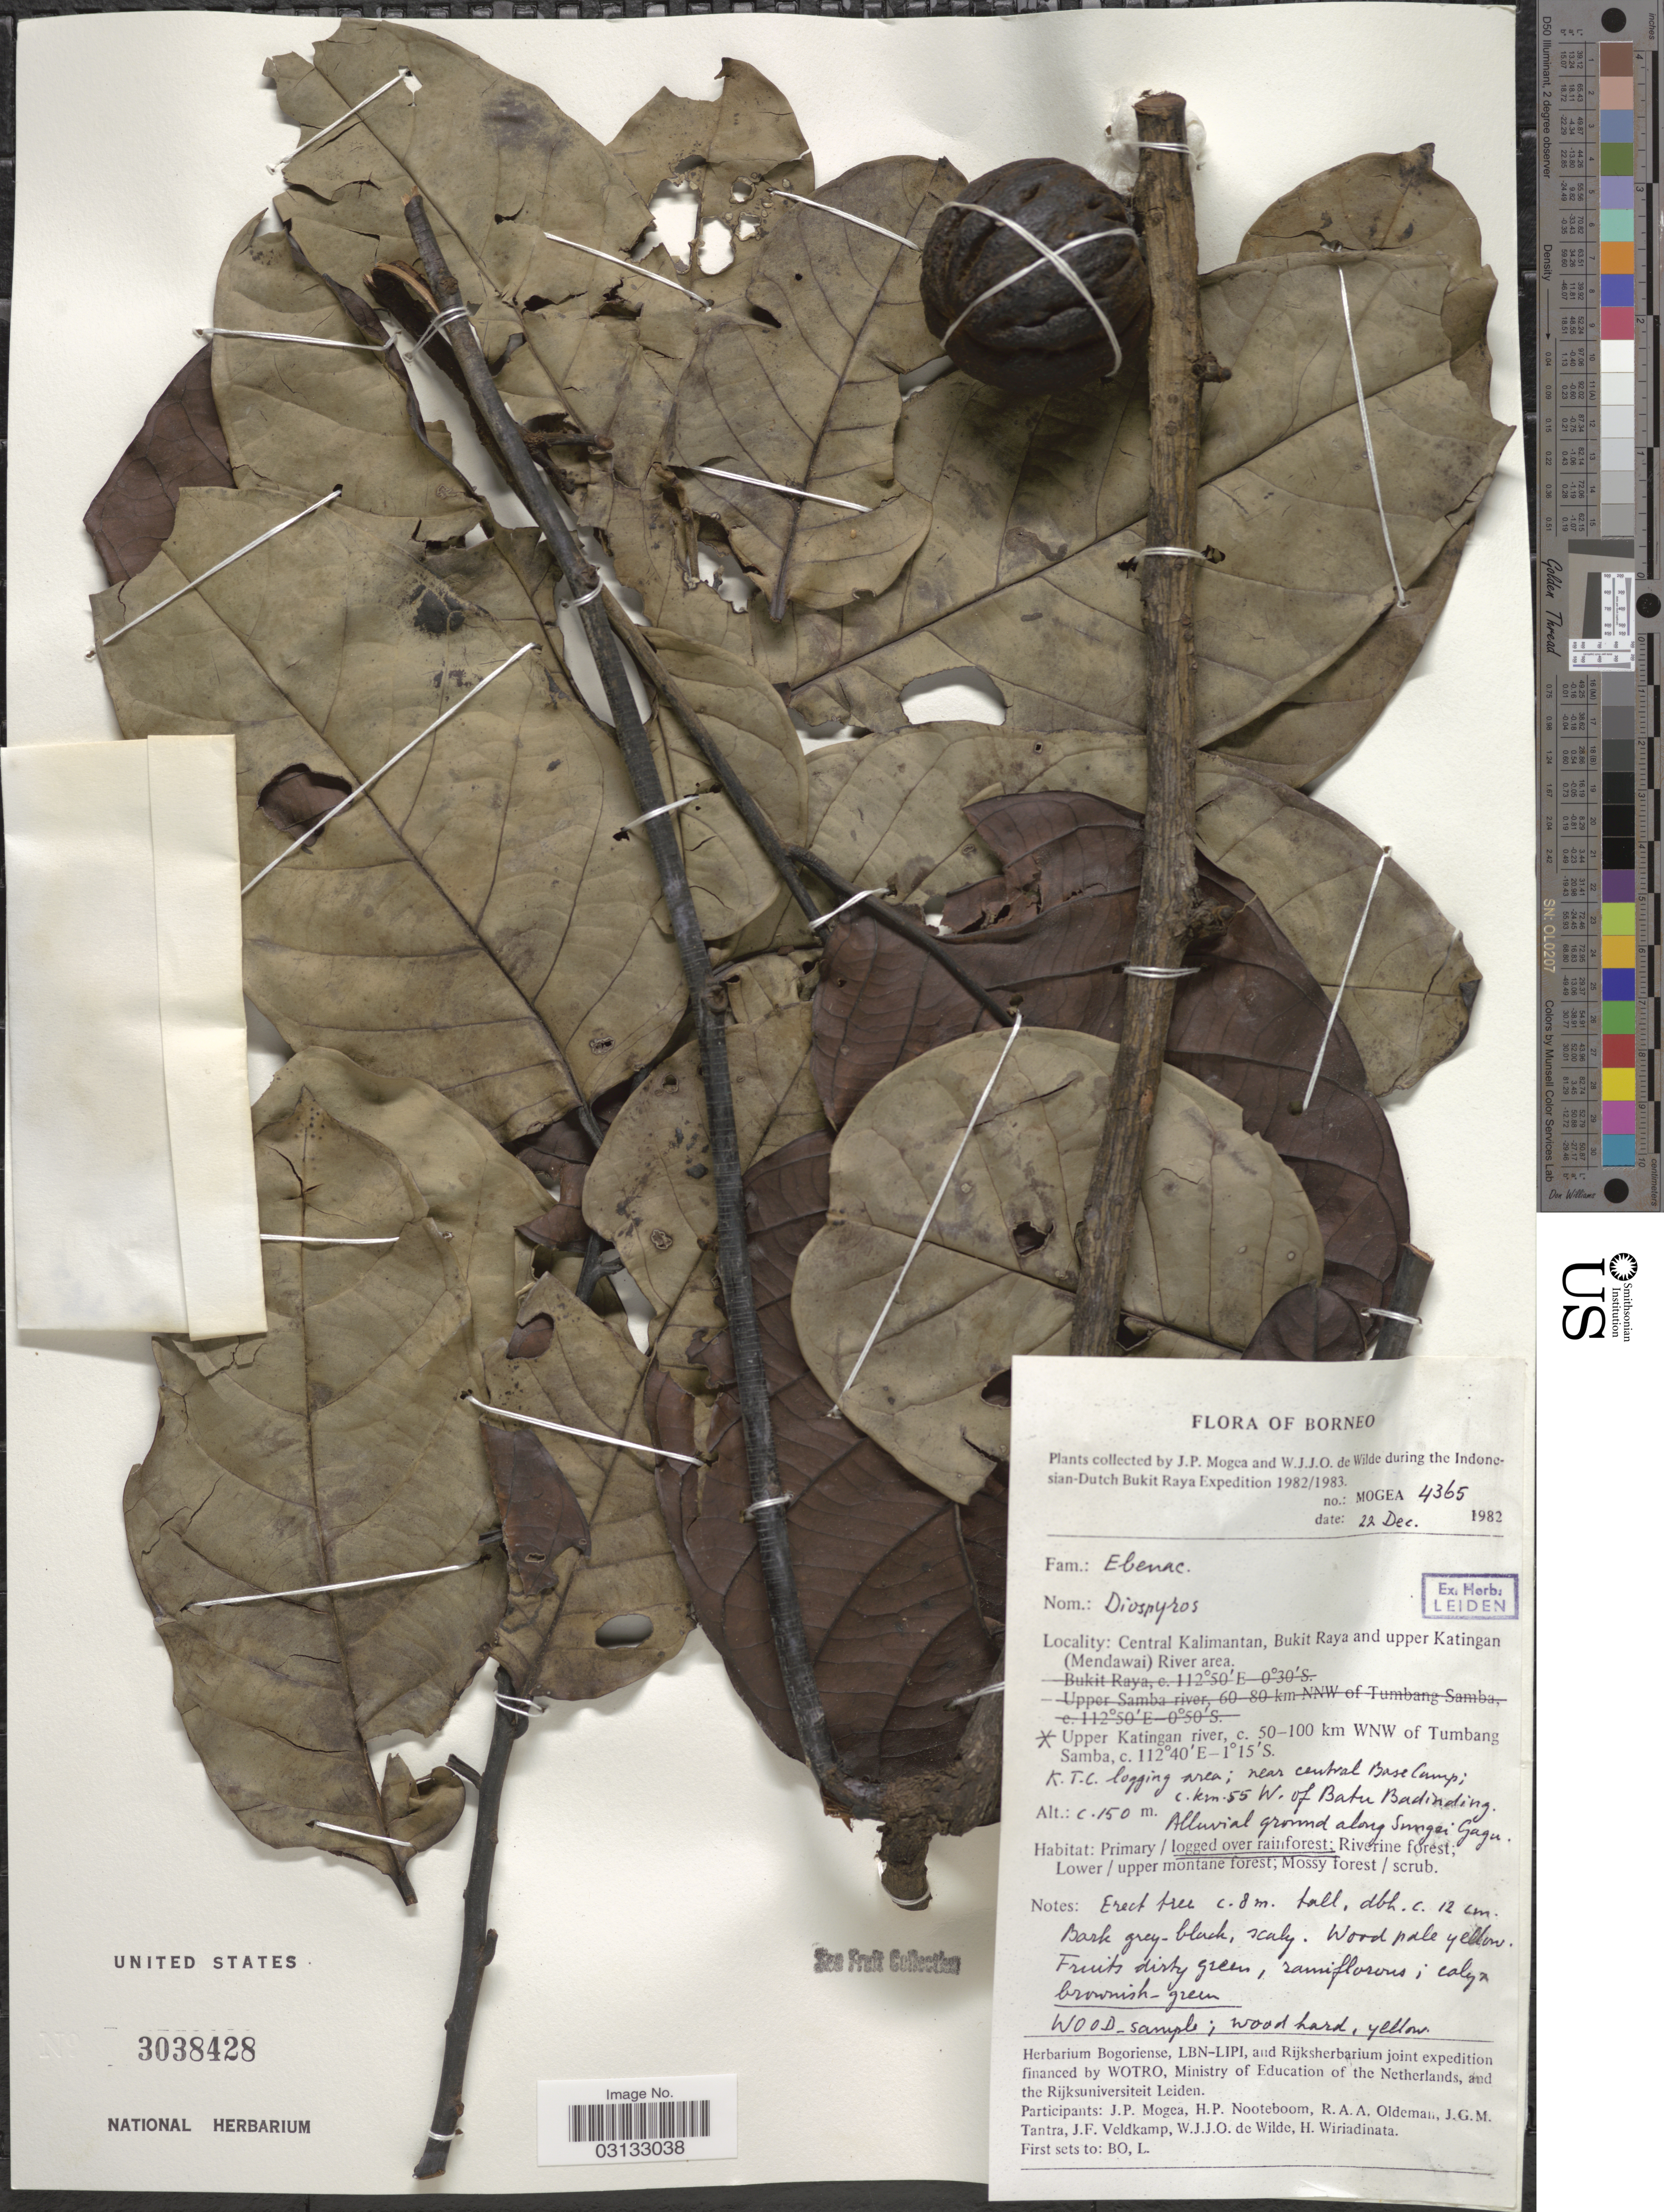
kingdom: Plantae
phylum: Tracheophyta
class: Magnoliopsida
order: Ericales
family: Ebenaceae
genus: Diospyros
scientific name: Diospyros sp.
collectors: J. Mogea & W. J. de Wilde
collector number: MOGEA 4365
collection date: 1982-12-22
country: Indonesia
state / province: Kalimantan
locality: Borneo, Central Kalimantan, Bukit Raya and upper Katingan (Mendawai) River area, Upper Katingan river, c. 50-100 km WNW of Tumbang Samba, K.T.C. logging area; near central Base Camp; c. km. 55 W. of Batu Badinding.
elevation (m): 150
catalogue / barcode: US 3038428